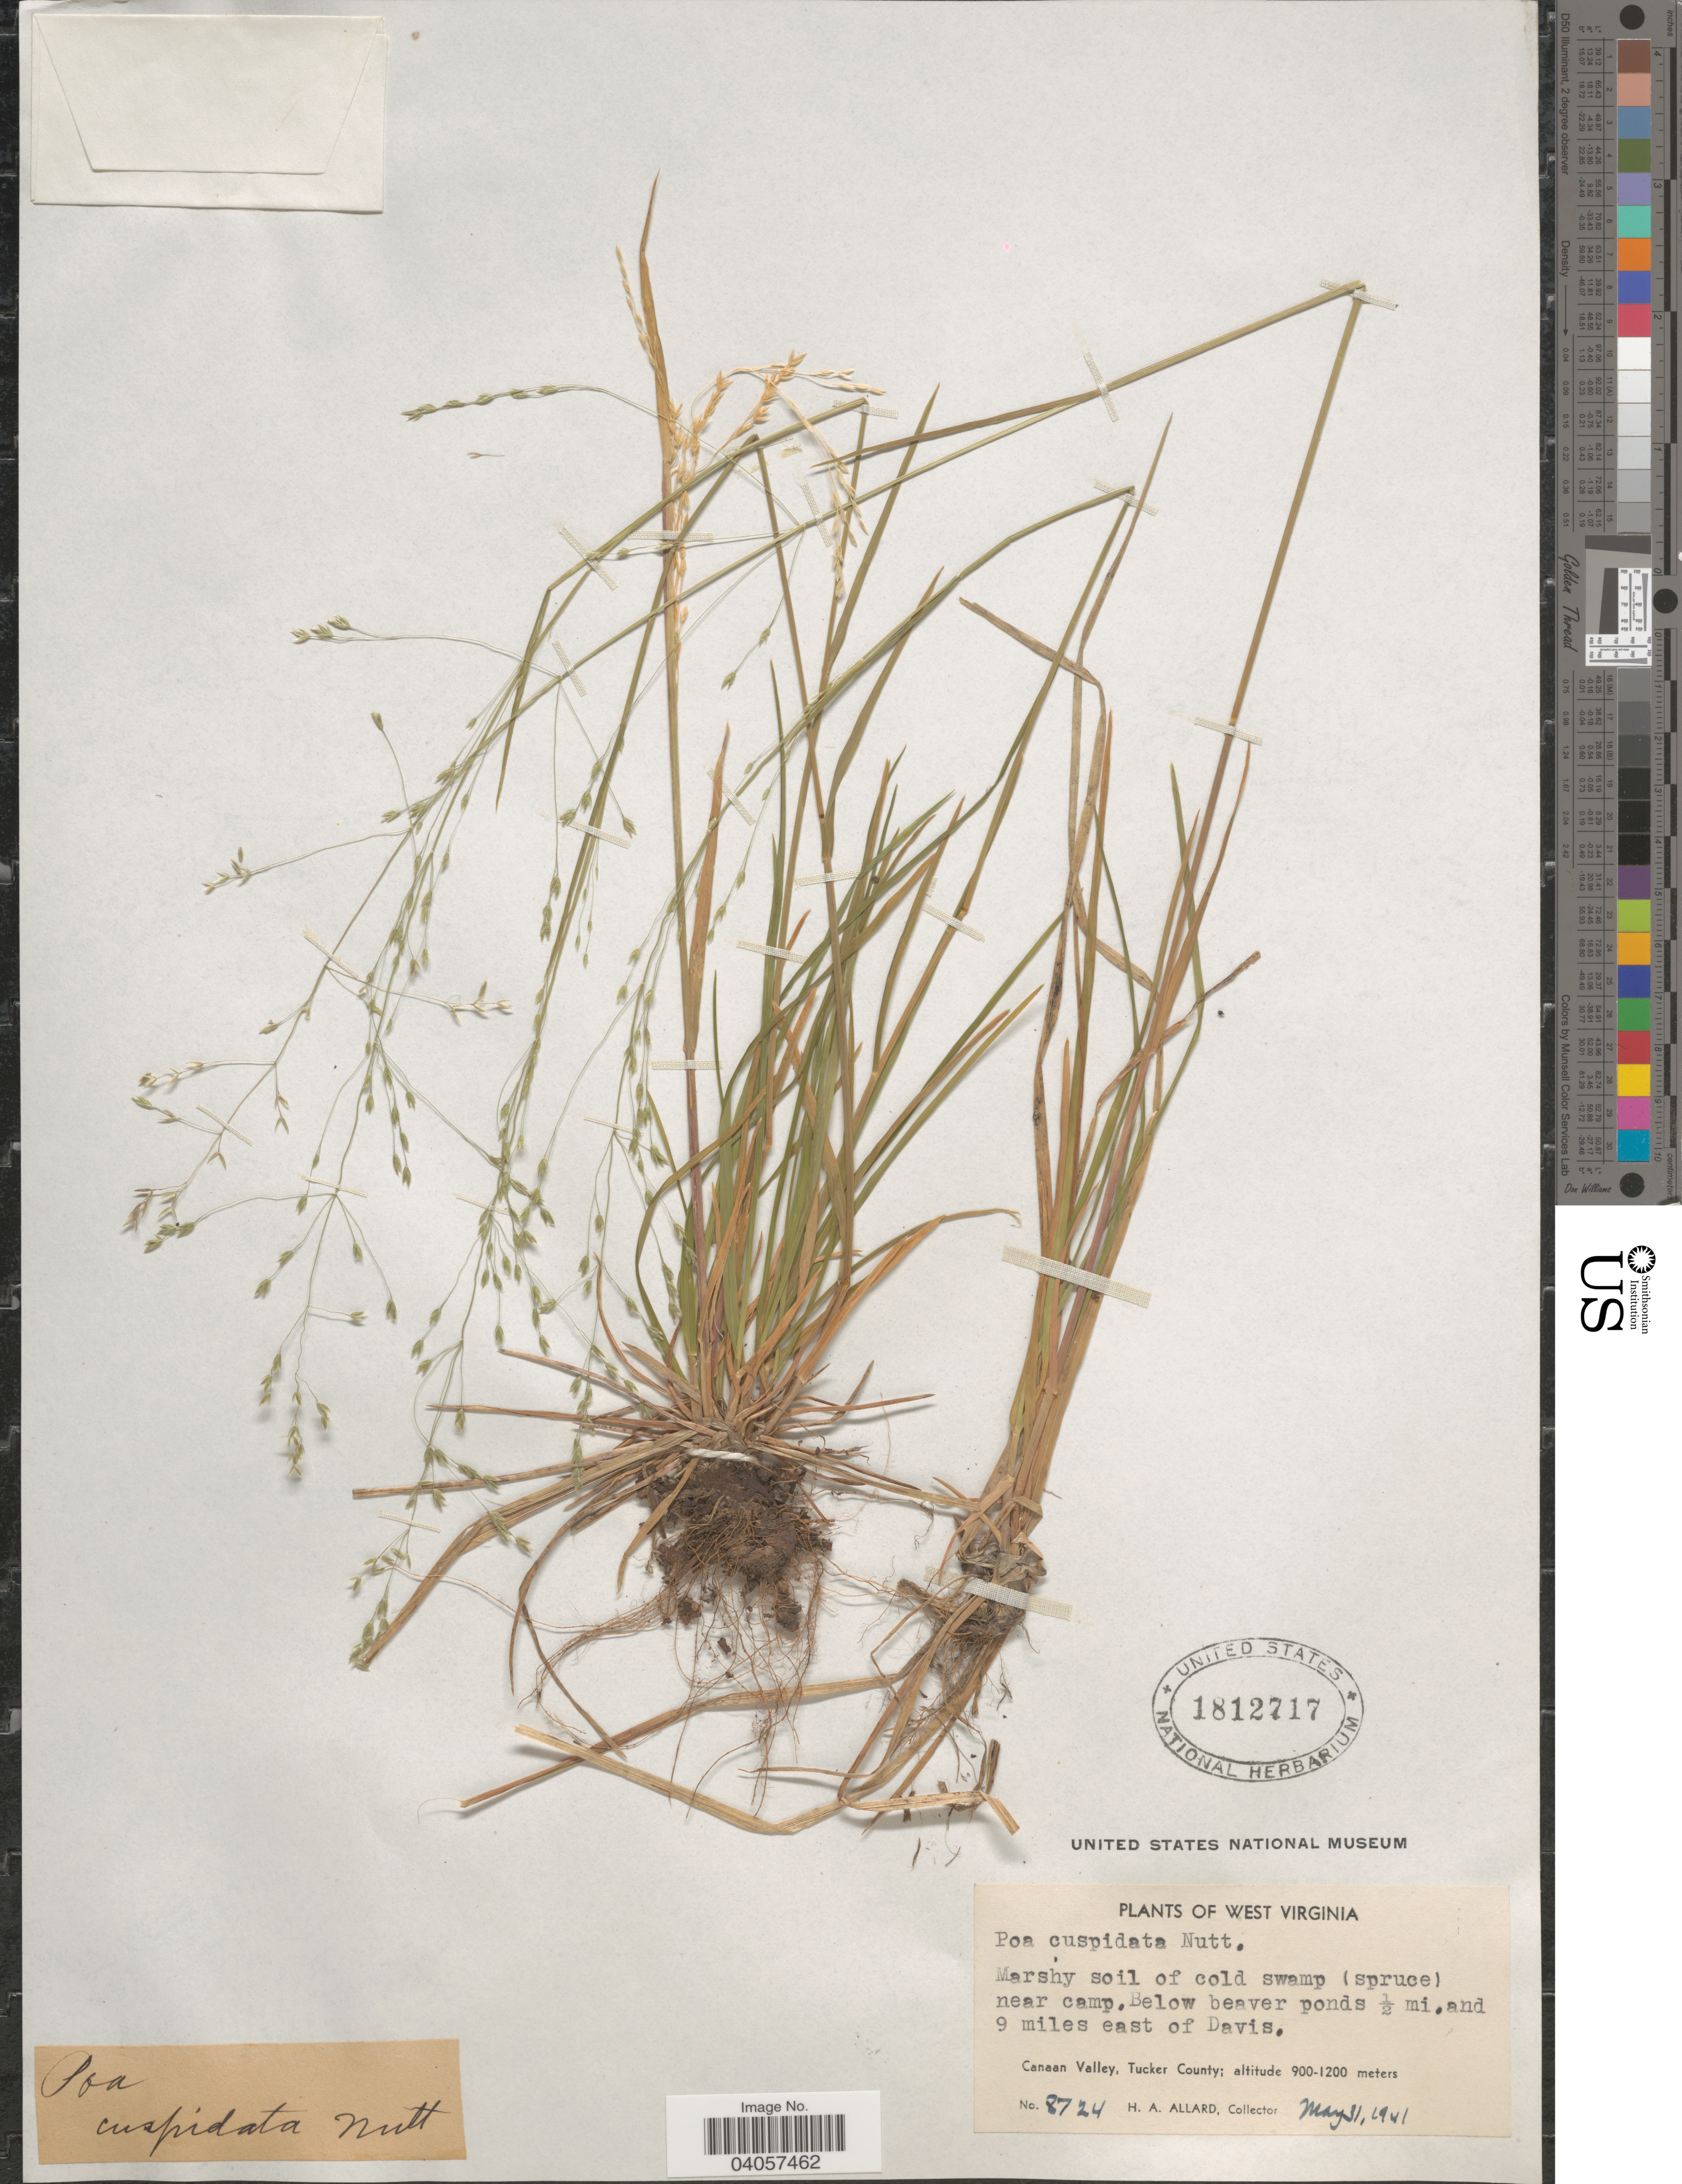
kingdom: Plantae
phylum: Tracheophyta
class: Liliopsida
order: Poales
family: Poaceae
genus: Poa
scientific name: Poa cuspidata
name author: Nutt.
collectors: H. A. Allard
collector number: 8724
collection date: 1941-05-31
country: United States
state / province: West Virginia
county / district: Tucker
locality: Near camp, Below beaver ponds ½ mi. and 9 miles east of Davis, Canaan Valley, Tucker County.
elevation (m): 900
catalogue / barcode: US 1812717